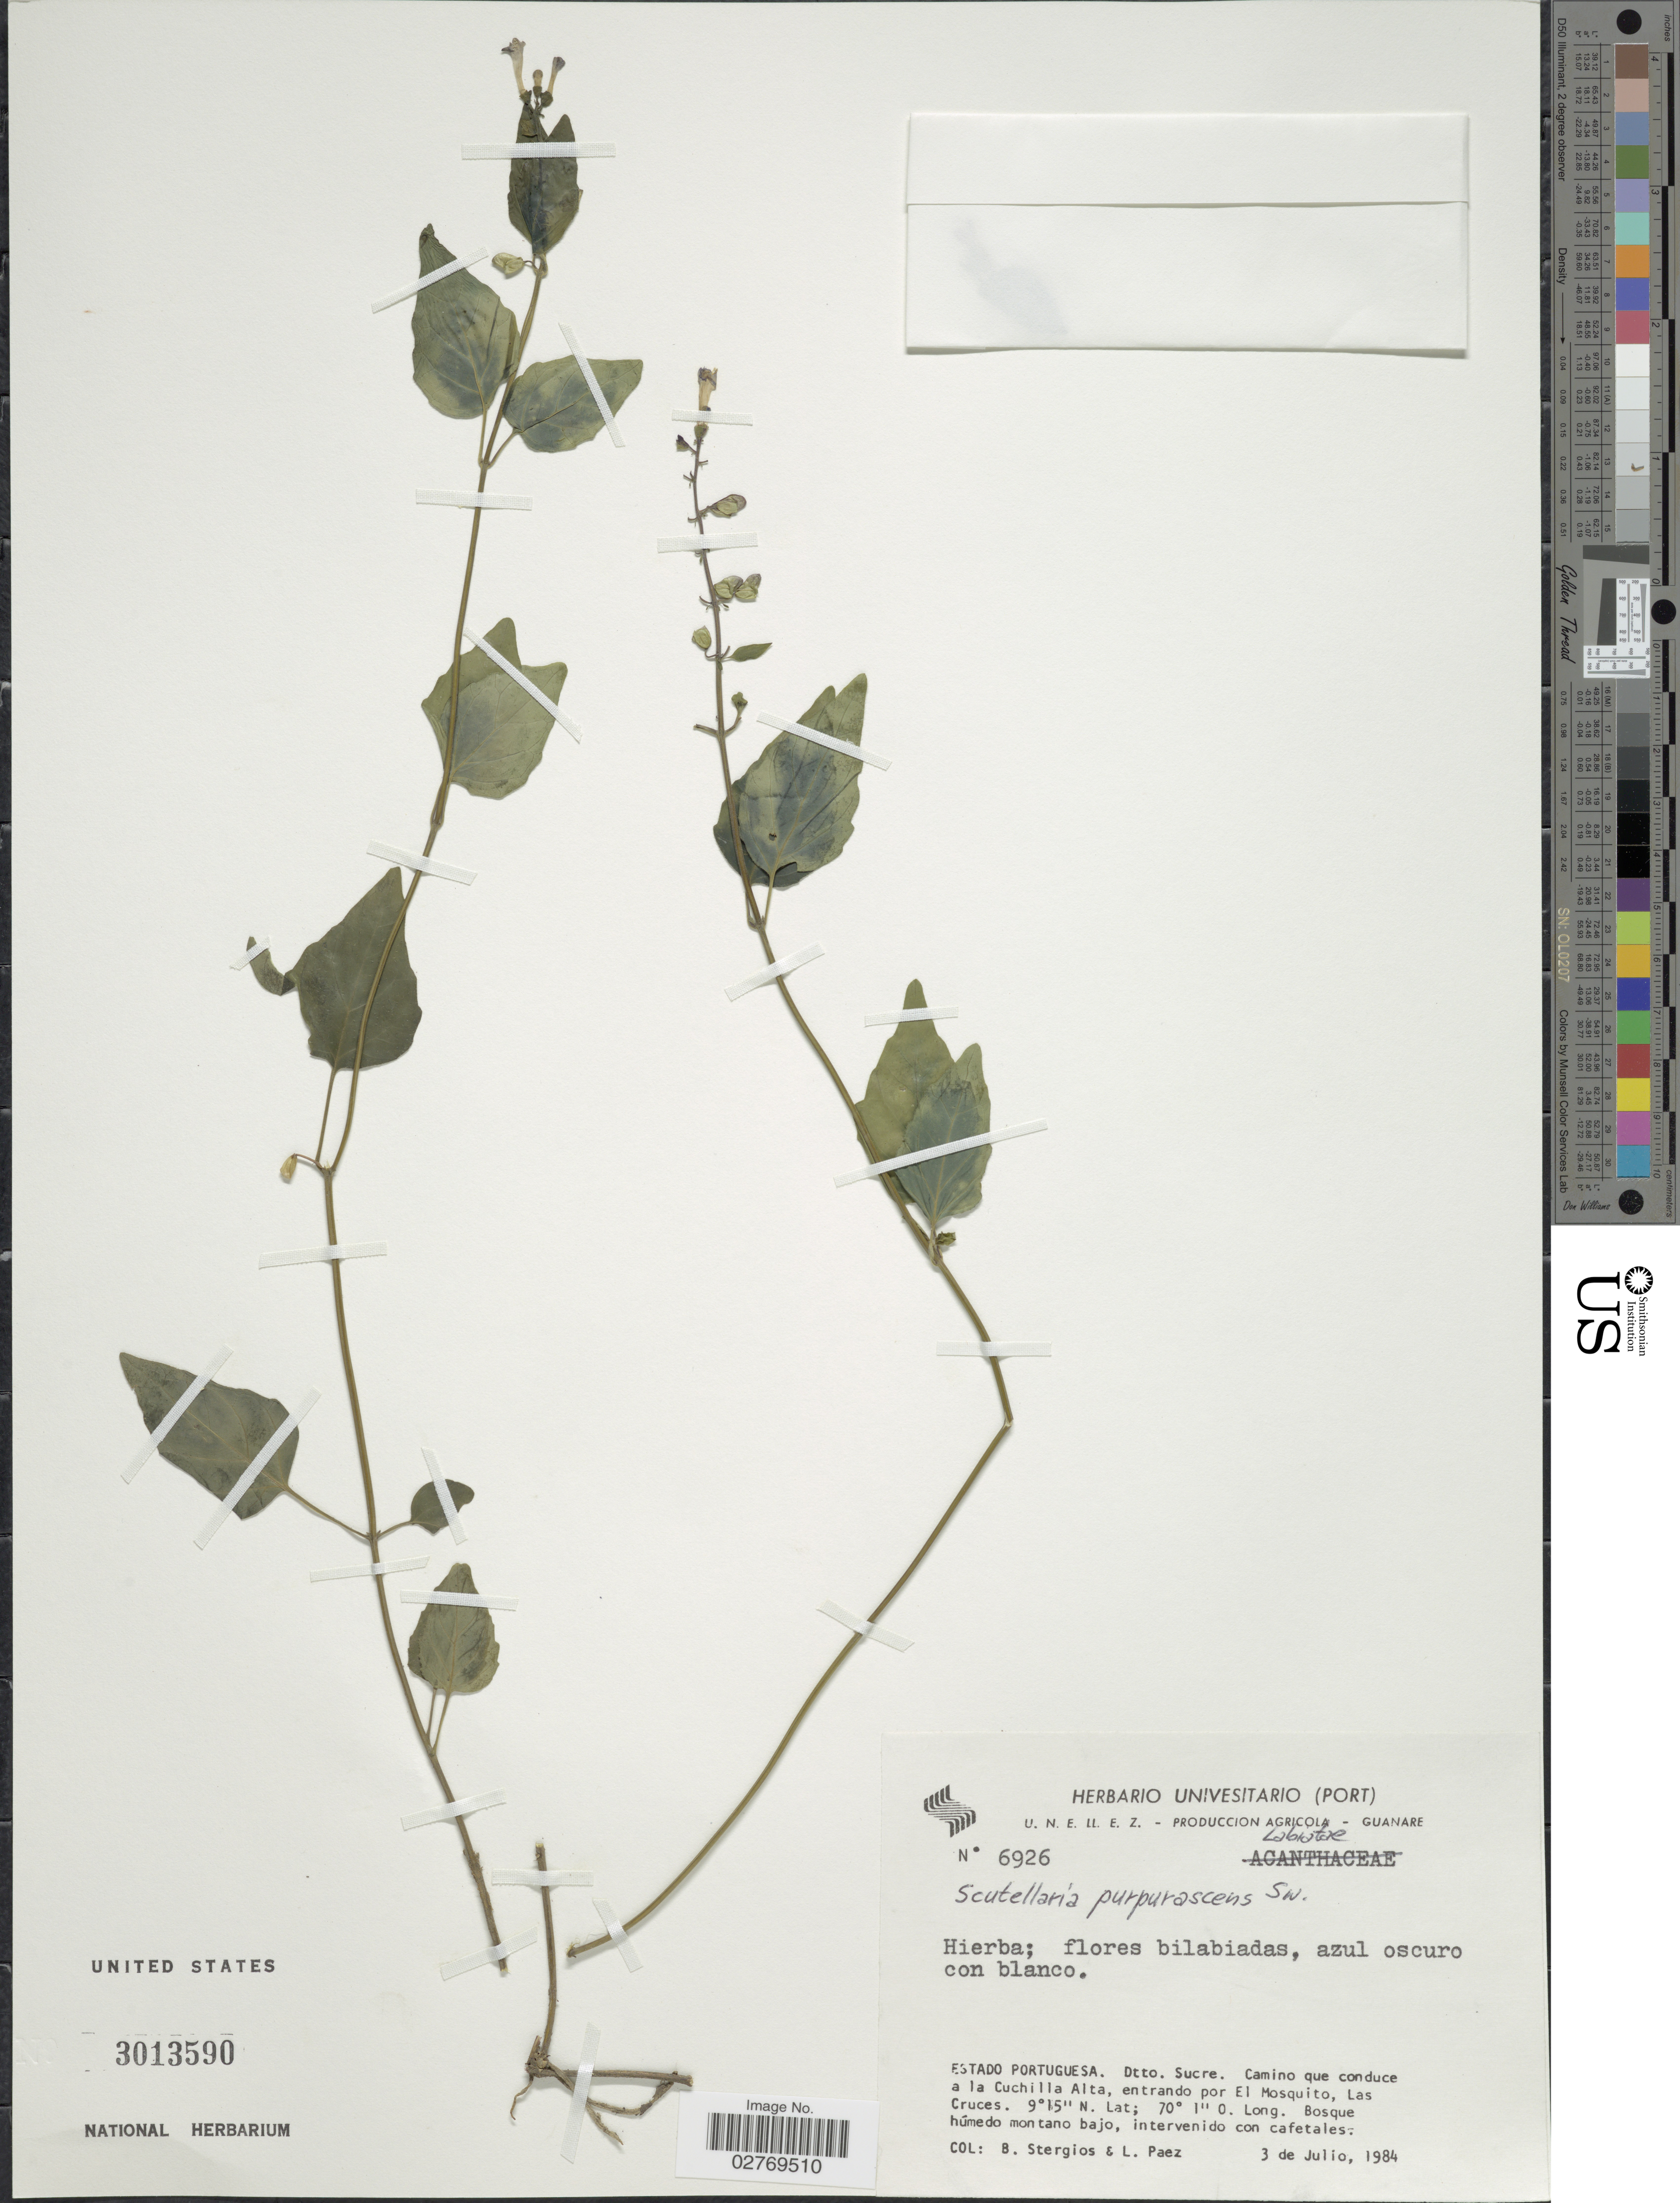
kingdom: Plantae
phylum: Tracheophyta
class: Magnoliopsida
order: Lamiales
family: Lamiaceae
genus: Scutellaria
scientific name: Scutellaria purpurascens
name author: Sw.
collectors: B. G. Stergios & L. Paez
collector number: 6926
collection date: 1984-07-03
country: Venezuela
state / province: Portuguesa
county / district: Sucre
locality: Camino que conduce a la Cuchilla Alta, entrando por El Mosquito, Las Cruces.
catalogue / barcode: US 3013590